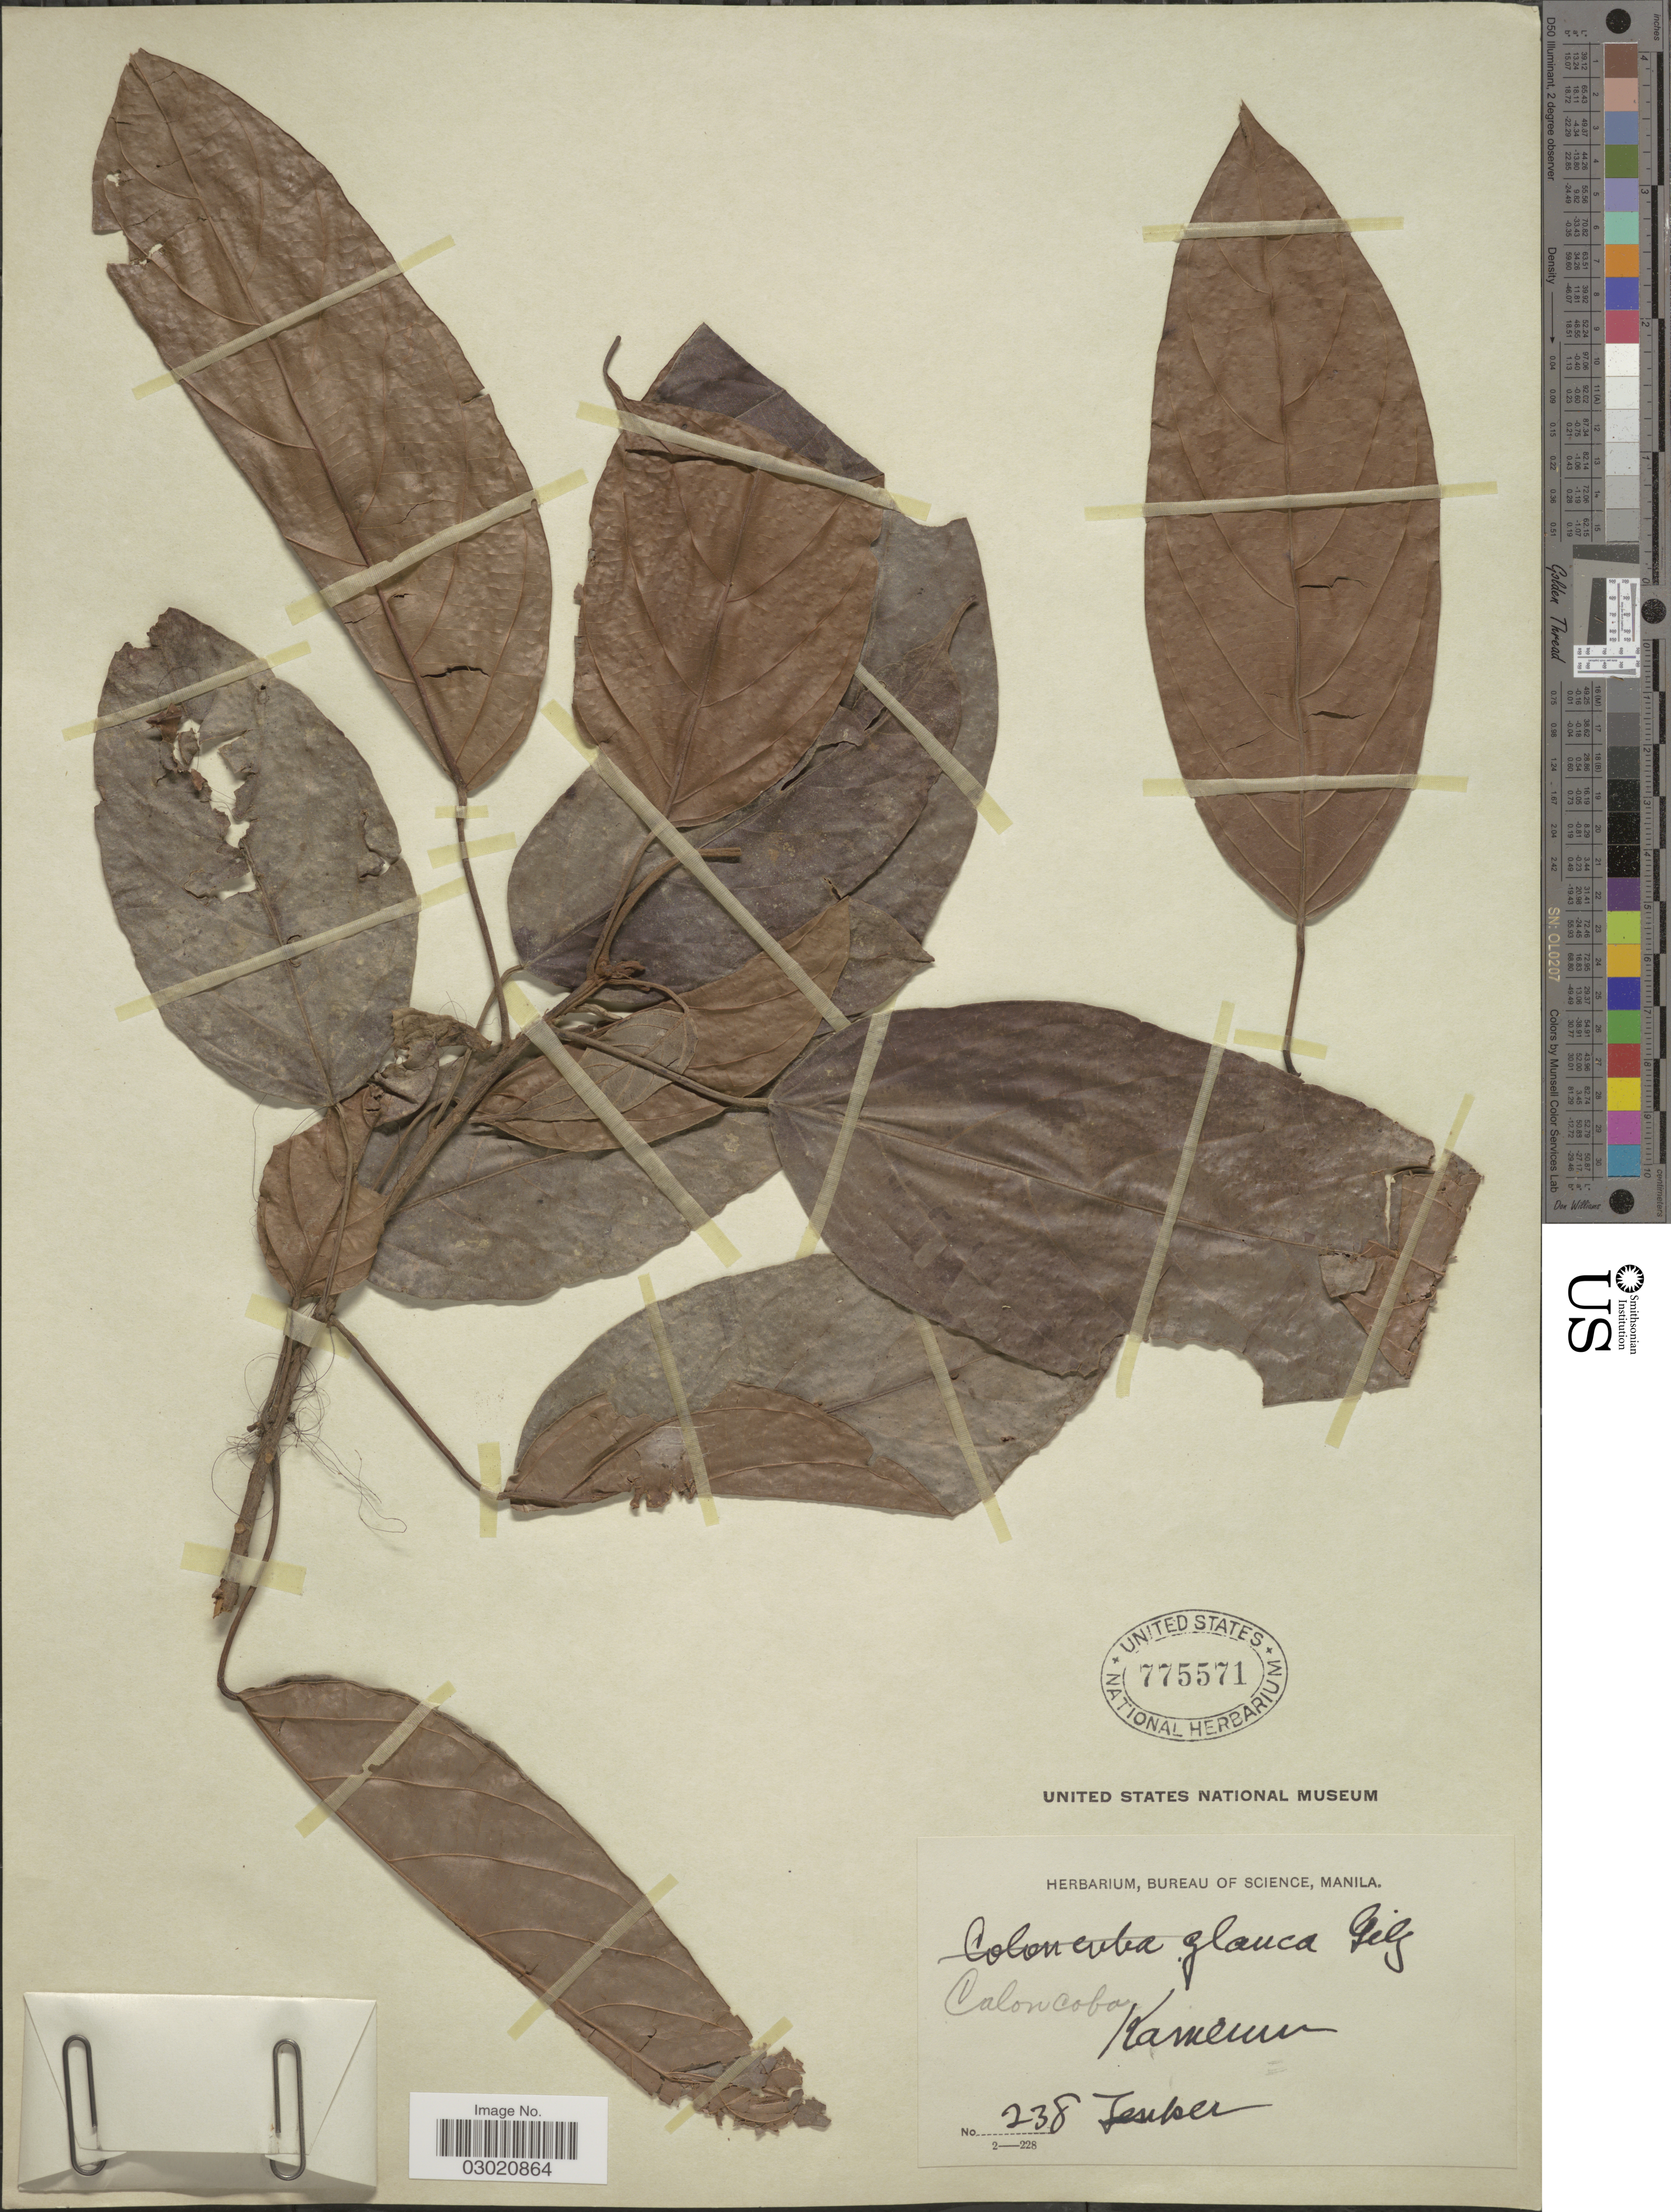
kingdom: Plantae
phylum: Tracheophyta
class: Magnoliopsida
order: Malpighiales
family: Achariaceae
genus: Caloncoba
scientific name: Caloncoba glauca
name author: (P. Beauv.) Gilg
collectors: Jesper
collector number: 238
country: Cameroon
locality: Kamerun.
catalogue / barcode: US 775571